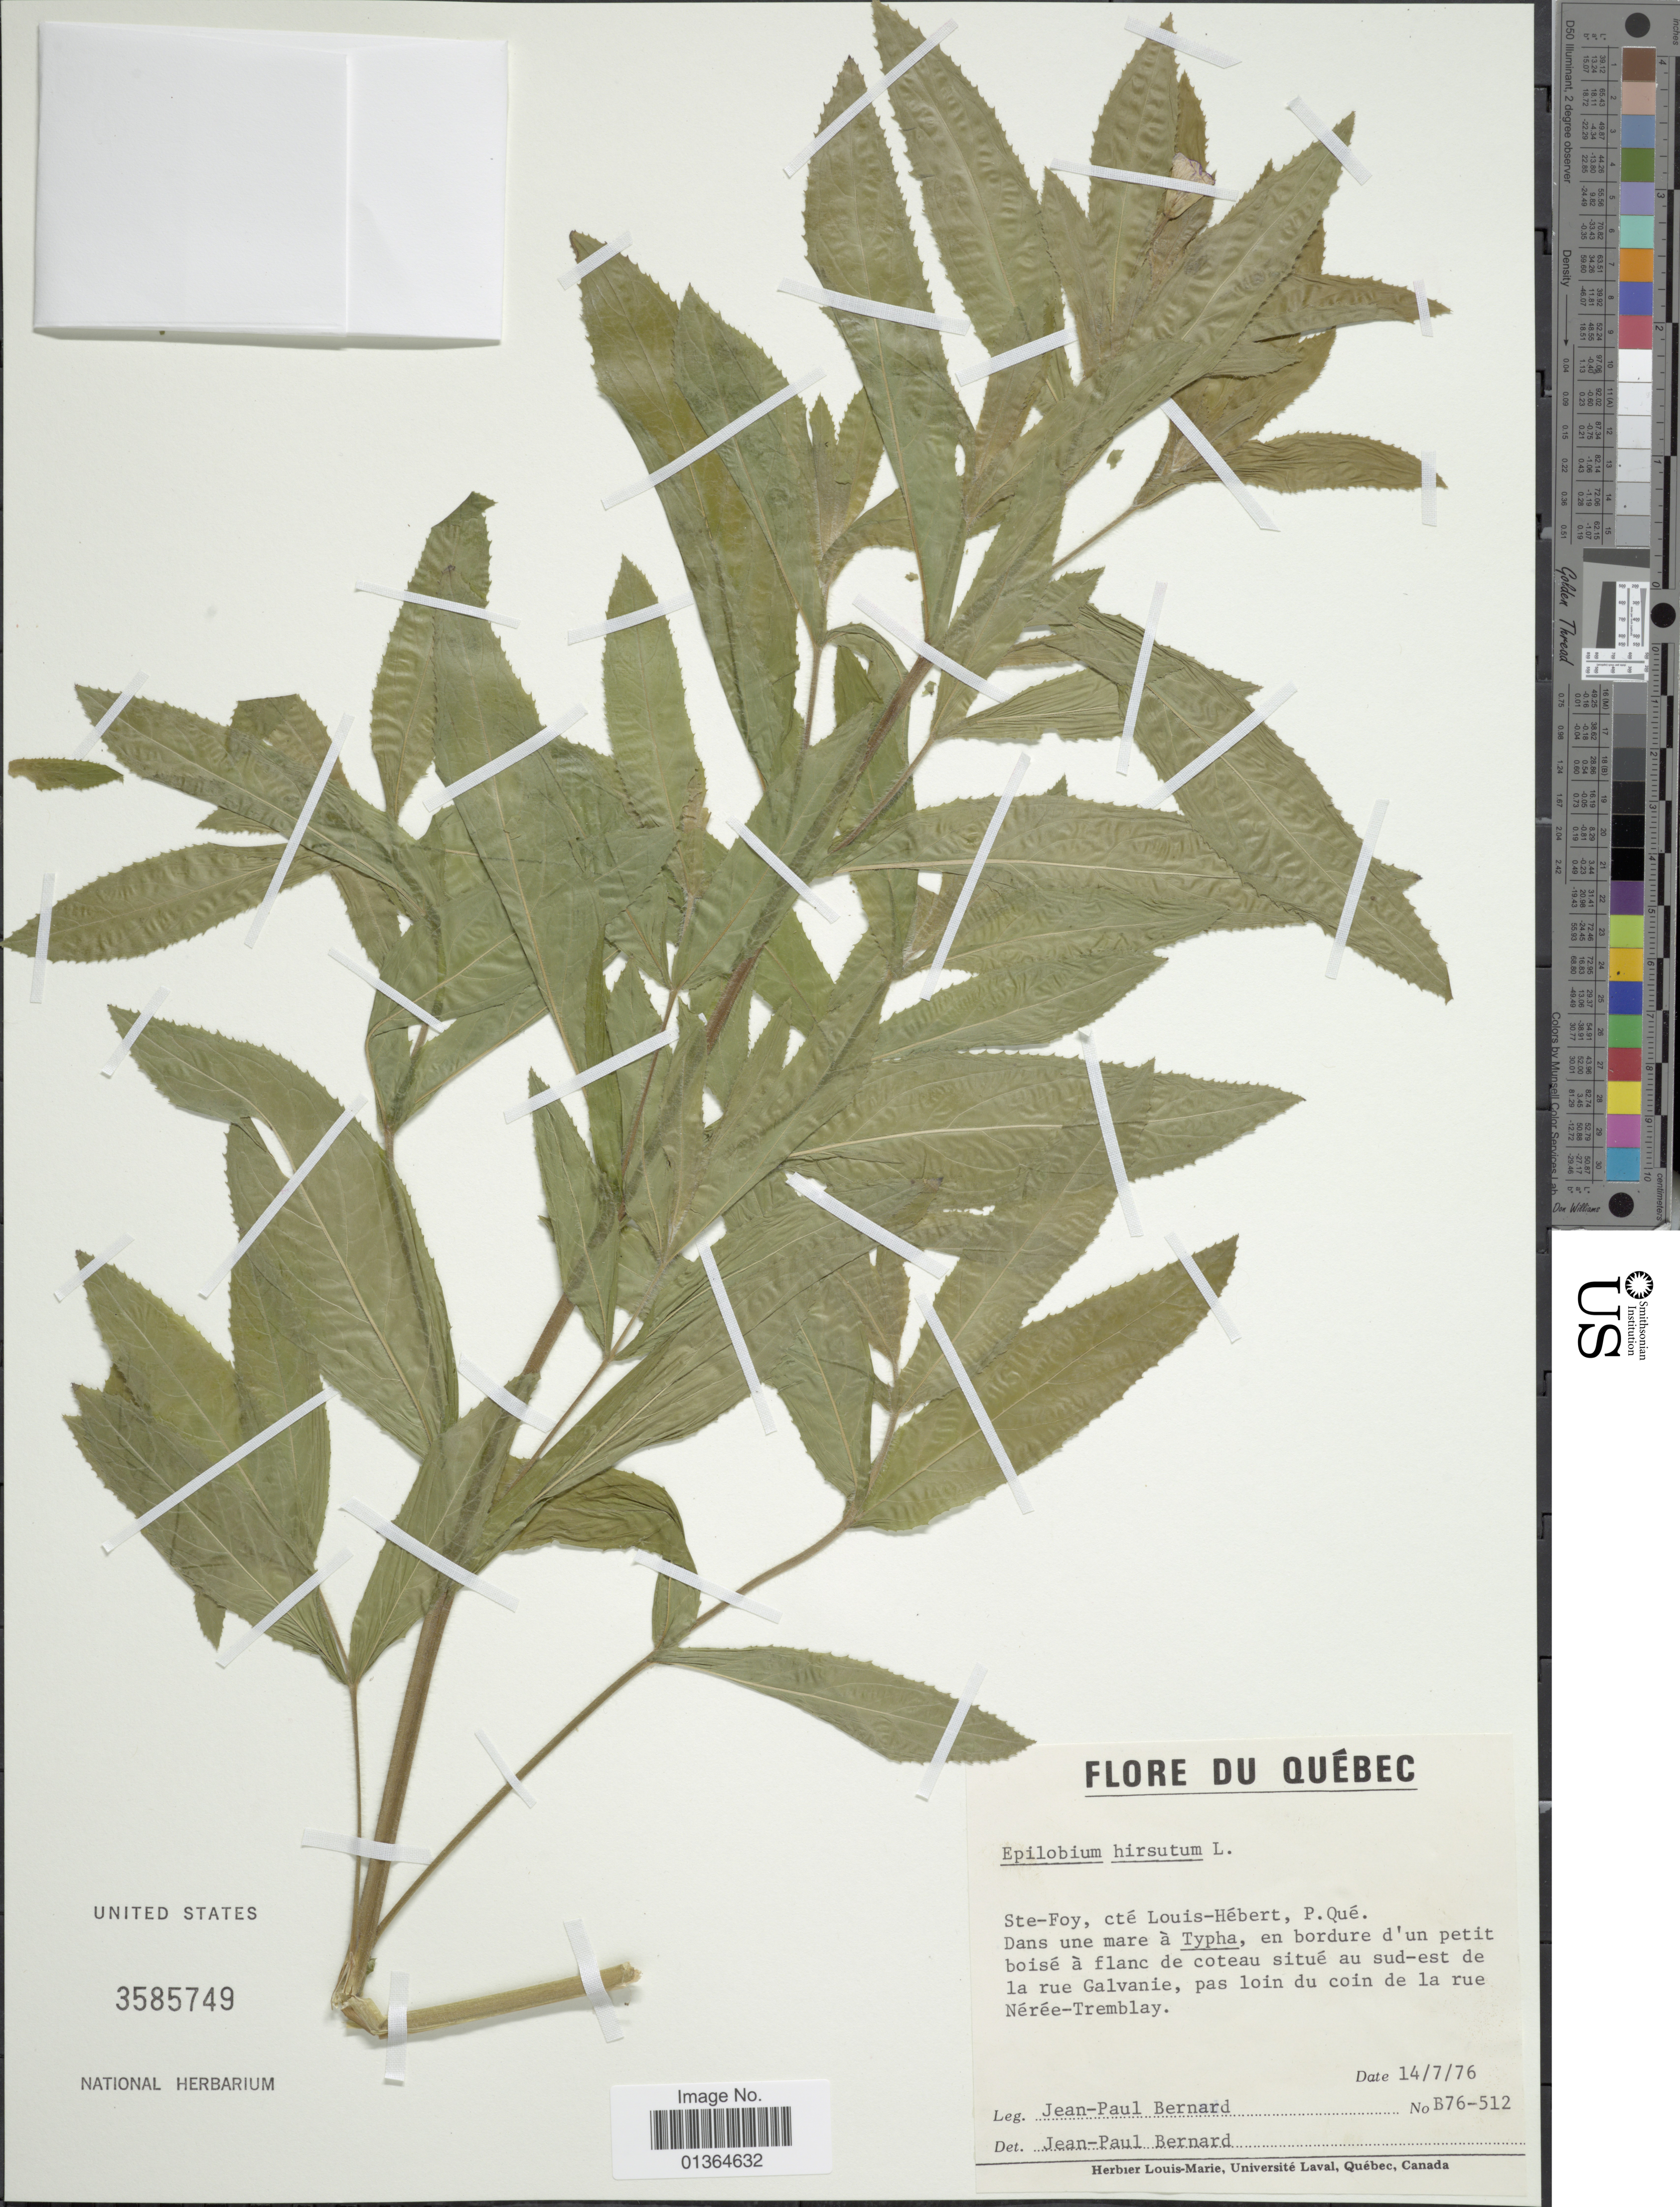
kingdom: Plantae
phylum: Tracheophyta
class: Magnoliopsida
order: Myrtales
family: Onagraceae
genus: Epilobium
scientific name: Epilobium hirsutum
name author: L.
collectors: J.-P. Bernard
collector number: B76-512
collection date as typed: Transcribed d/m/y: 14/7/76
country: Canada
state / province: Quebec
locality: Ste-Foy, cté Louis-Hébert, P. Que.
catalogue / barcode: US 3585749